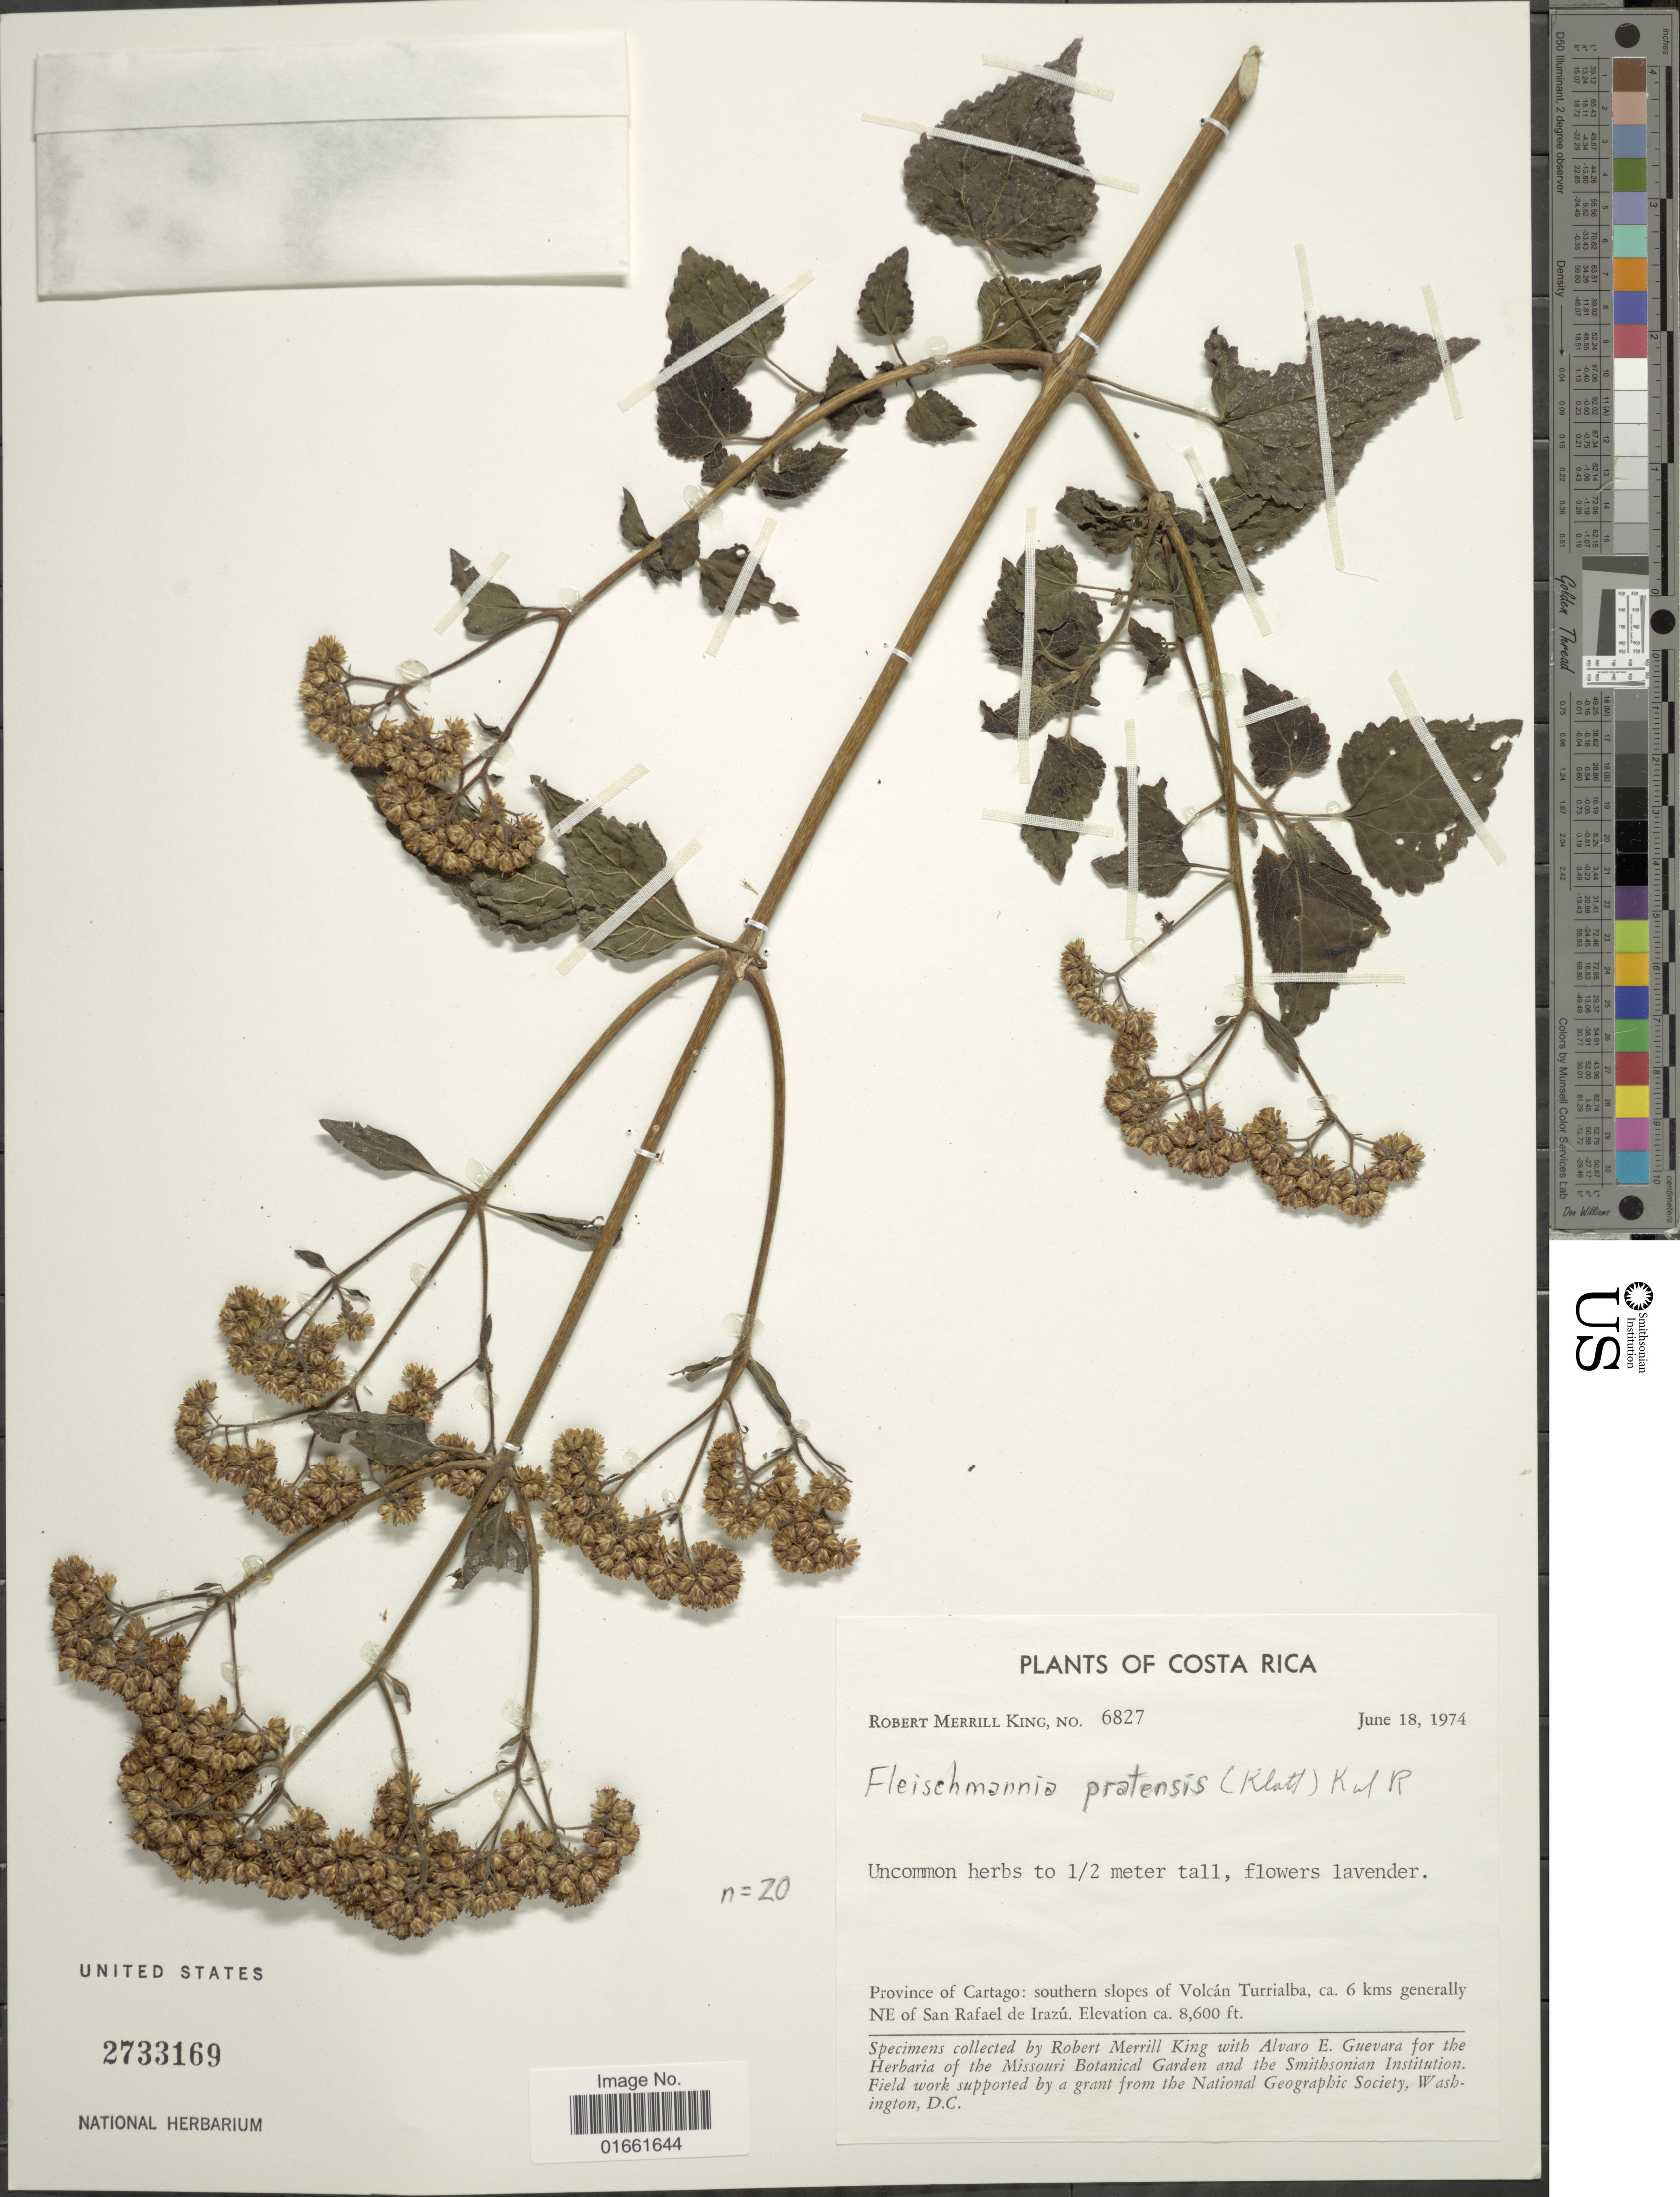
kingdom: Plantae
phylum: Tracheophyta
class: Magnoliopsida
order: Asterales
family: Asteraceae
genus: Fleischmannia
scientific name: Fleischmannia pratensis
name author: (Klatt) R.M. King & H. Rob.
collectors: R. M. King & A. E. Guevara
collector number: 6827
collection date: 1974-06-18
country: Costa Rica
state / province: Cartago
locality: Province of Cartago, southern slopes of Volcan Turrialbla, ca 6 km generally NE of San Rafael de Irazu.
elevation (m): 2621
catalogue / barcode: US 2733169